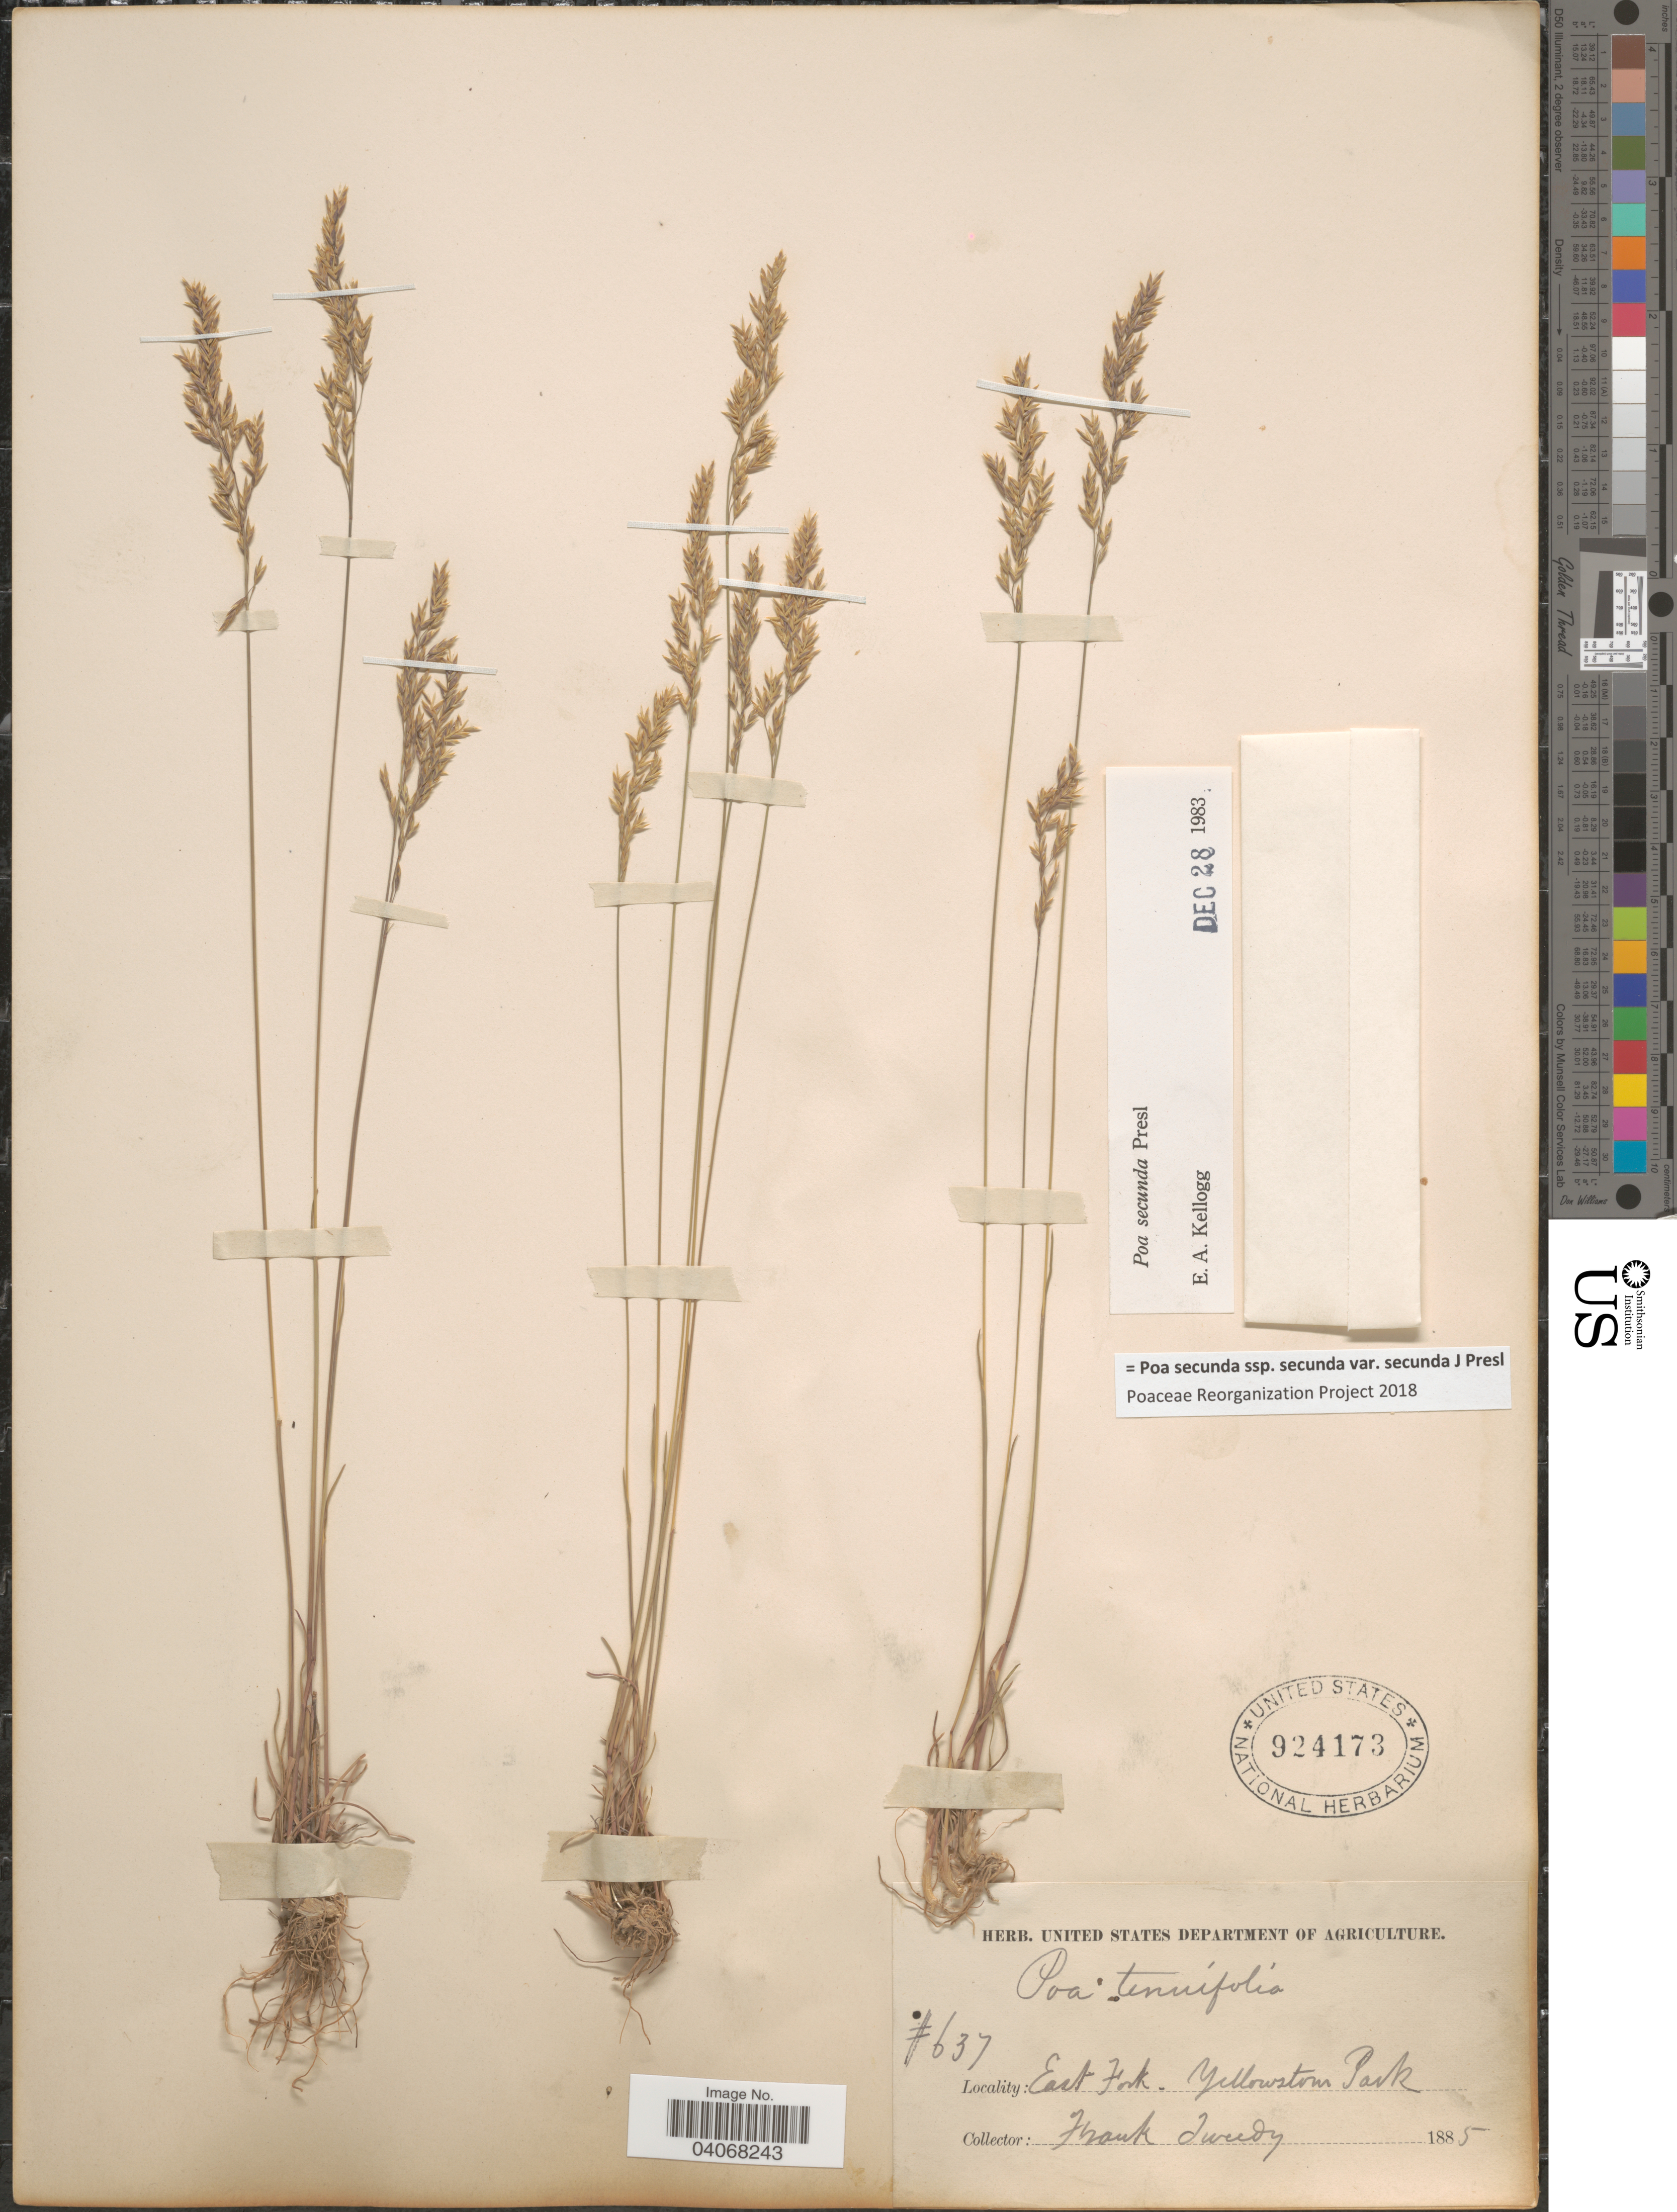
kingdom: Plantae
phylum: Tracheophyta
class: Liliopsida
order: Poales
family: Poaceae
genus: Poa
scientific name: Poa secunda subsp. secunda var. secunda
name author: J. Presl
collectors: F. Tweedy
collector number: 637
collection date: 1885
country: United States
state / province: Wyoming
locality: East Fork. Yellowstone Park.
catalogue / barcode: US 924173